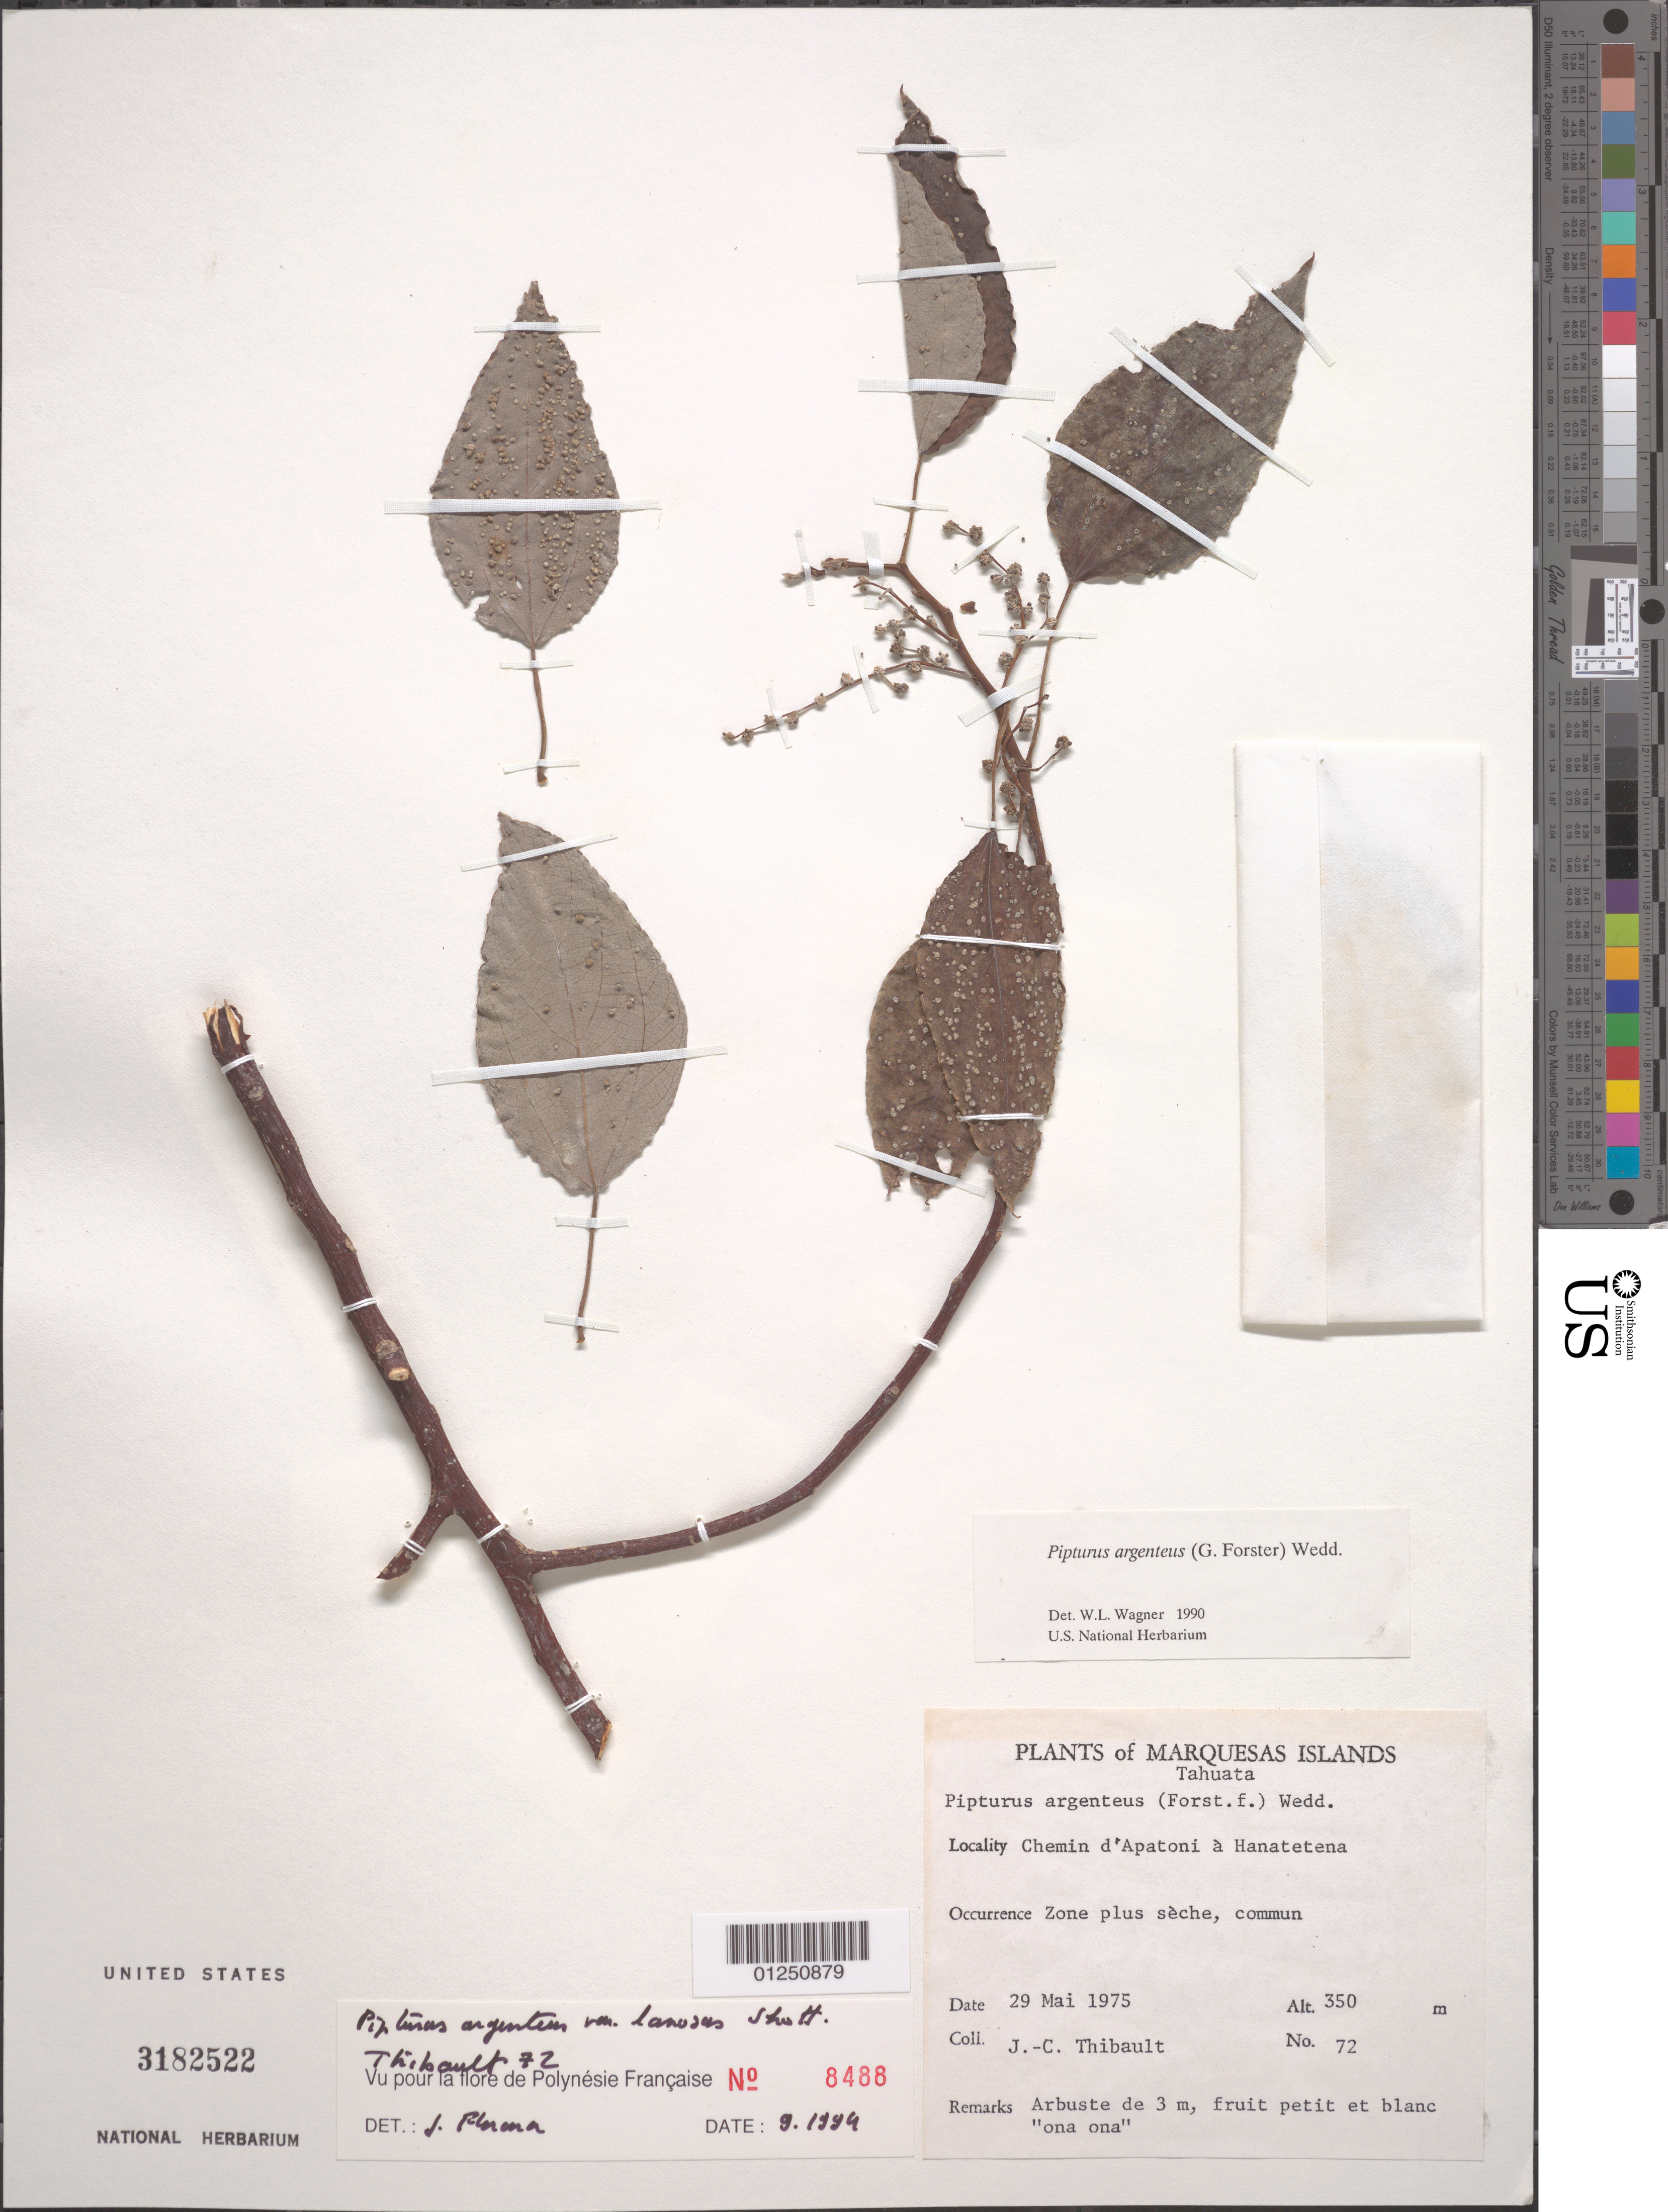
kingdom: Plantae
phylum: Tracheophyta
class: Magnoliopsida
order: Rosales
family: Urticaceae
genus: Pipturus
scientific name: Pipturus argenteus var. lanosus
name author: Schott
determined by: Florence, J.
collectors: J. Thibault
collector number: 72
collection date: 1975-05-29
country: French Polynesia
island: Tahuata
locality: Chemin d'Apatoni à Hanatetena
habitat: Zone plus sèche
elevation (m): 350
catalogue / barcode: US 3182522